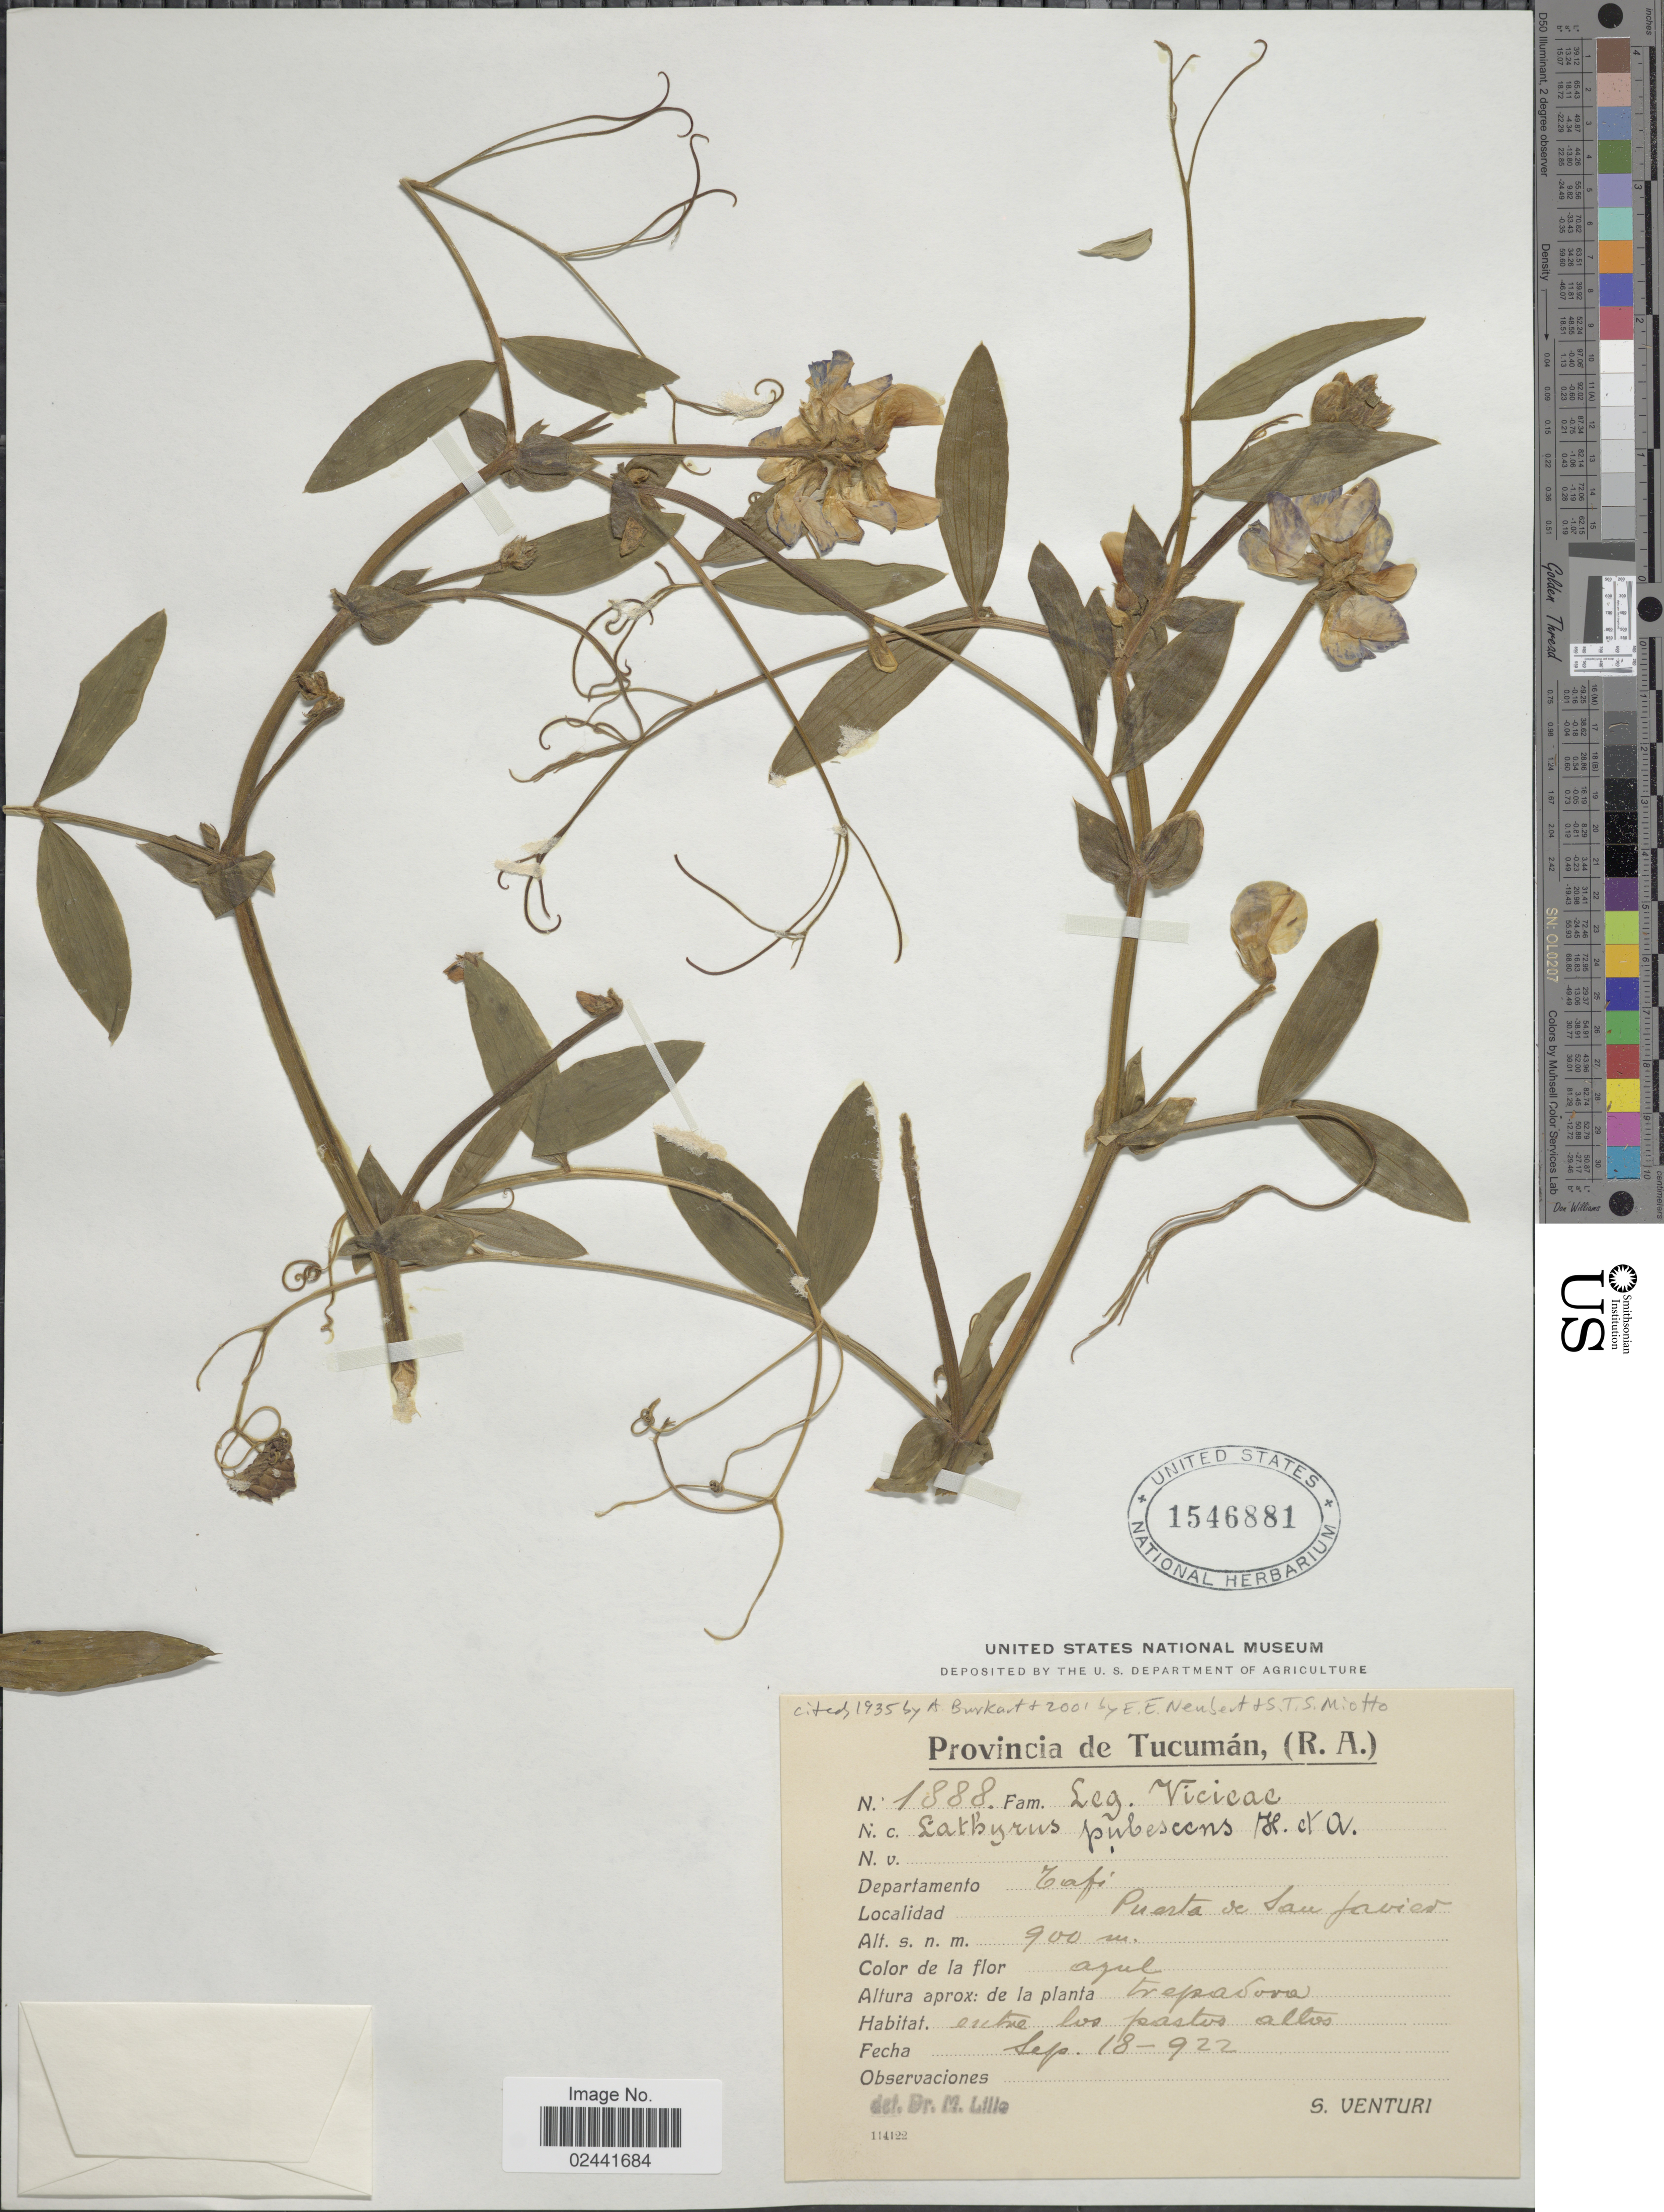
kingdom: Plantae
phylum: Tracheophyta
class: Magnoliopsida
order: Fabales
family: Fabaceae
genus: Lathyrus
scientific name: Lathyrus pubescens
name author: Hook. & Arn.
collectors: S. Venturi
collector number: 1888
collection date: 1922-09-18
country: Argentina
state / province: Tucuman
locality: Departamento Tafi, Puerta de San Javier.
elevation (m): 900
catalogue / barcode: US 1546881